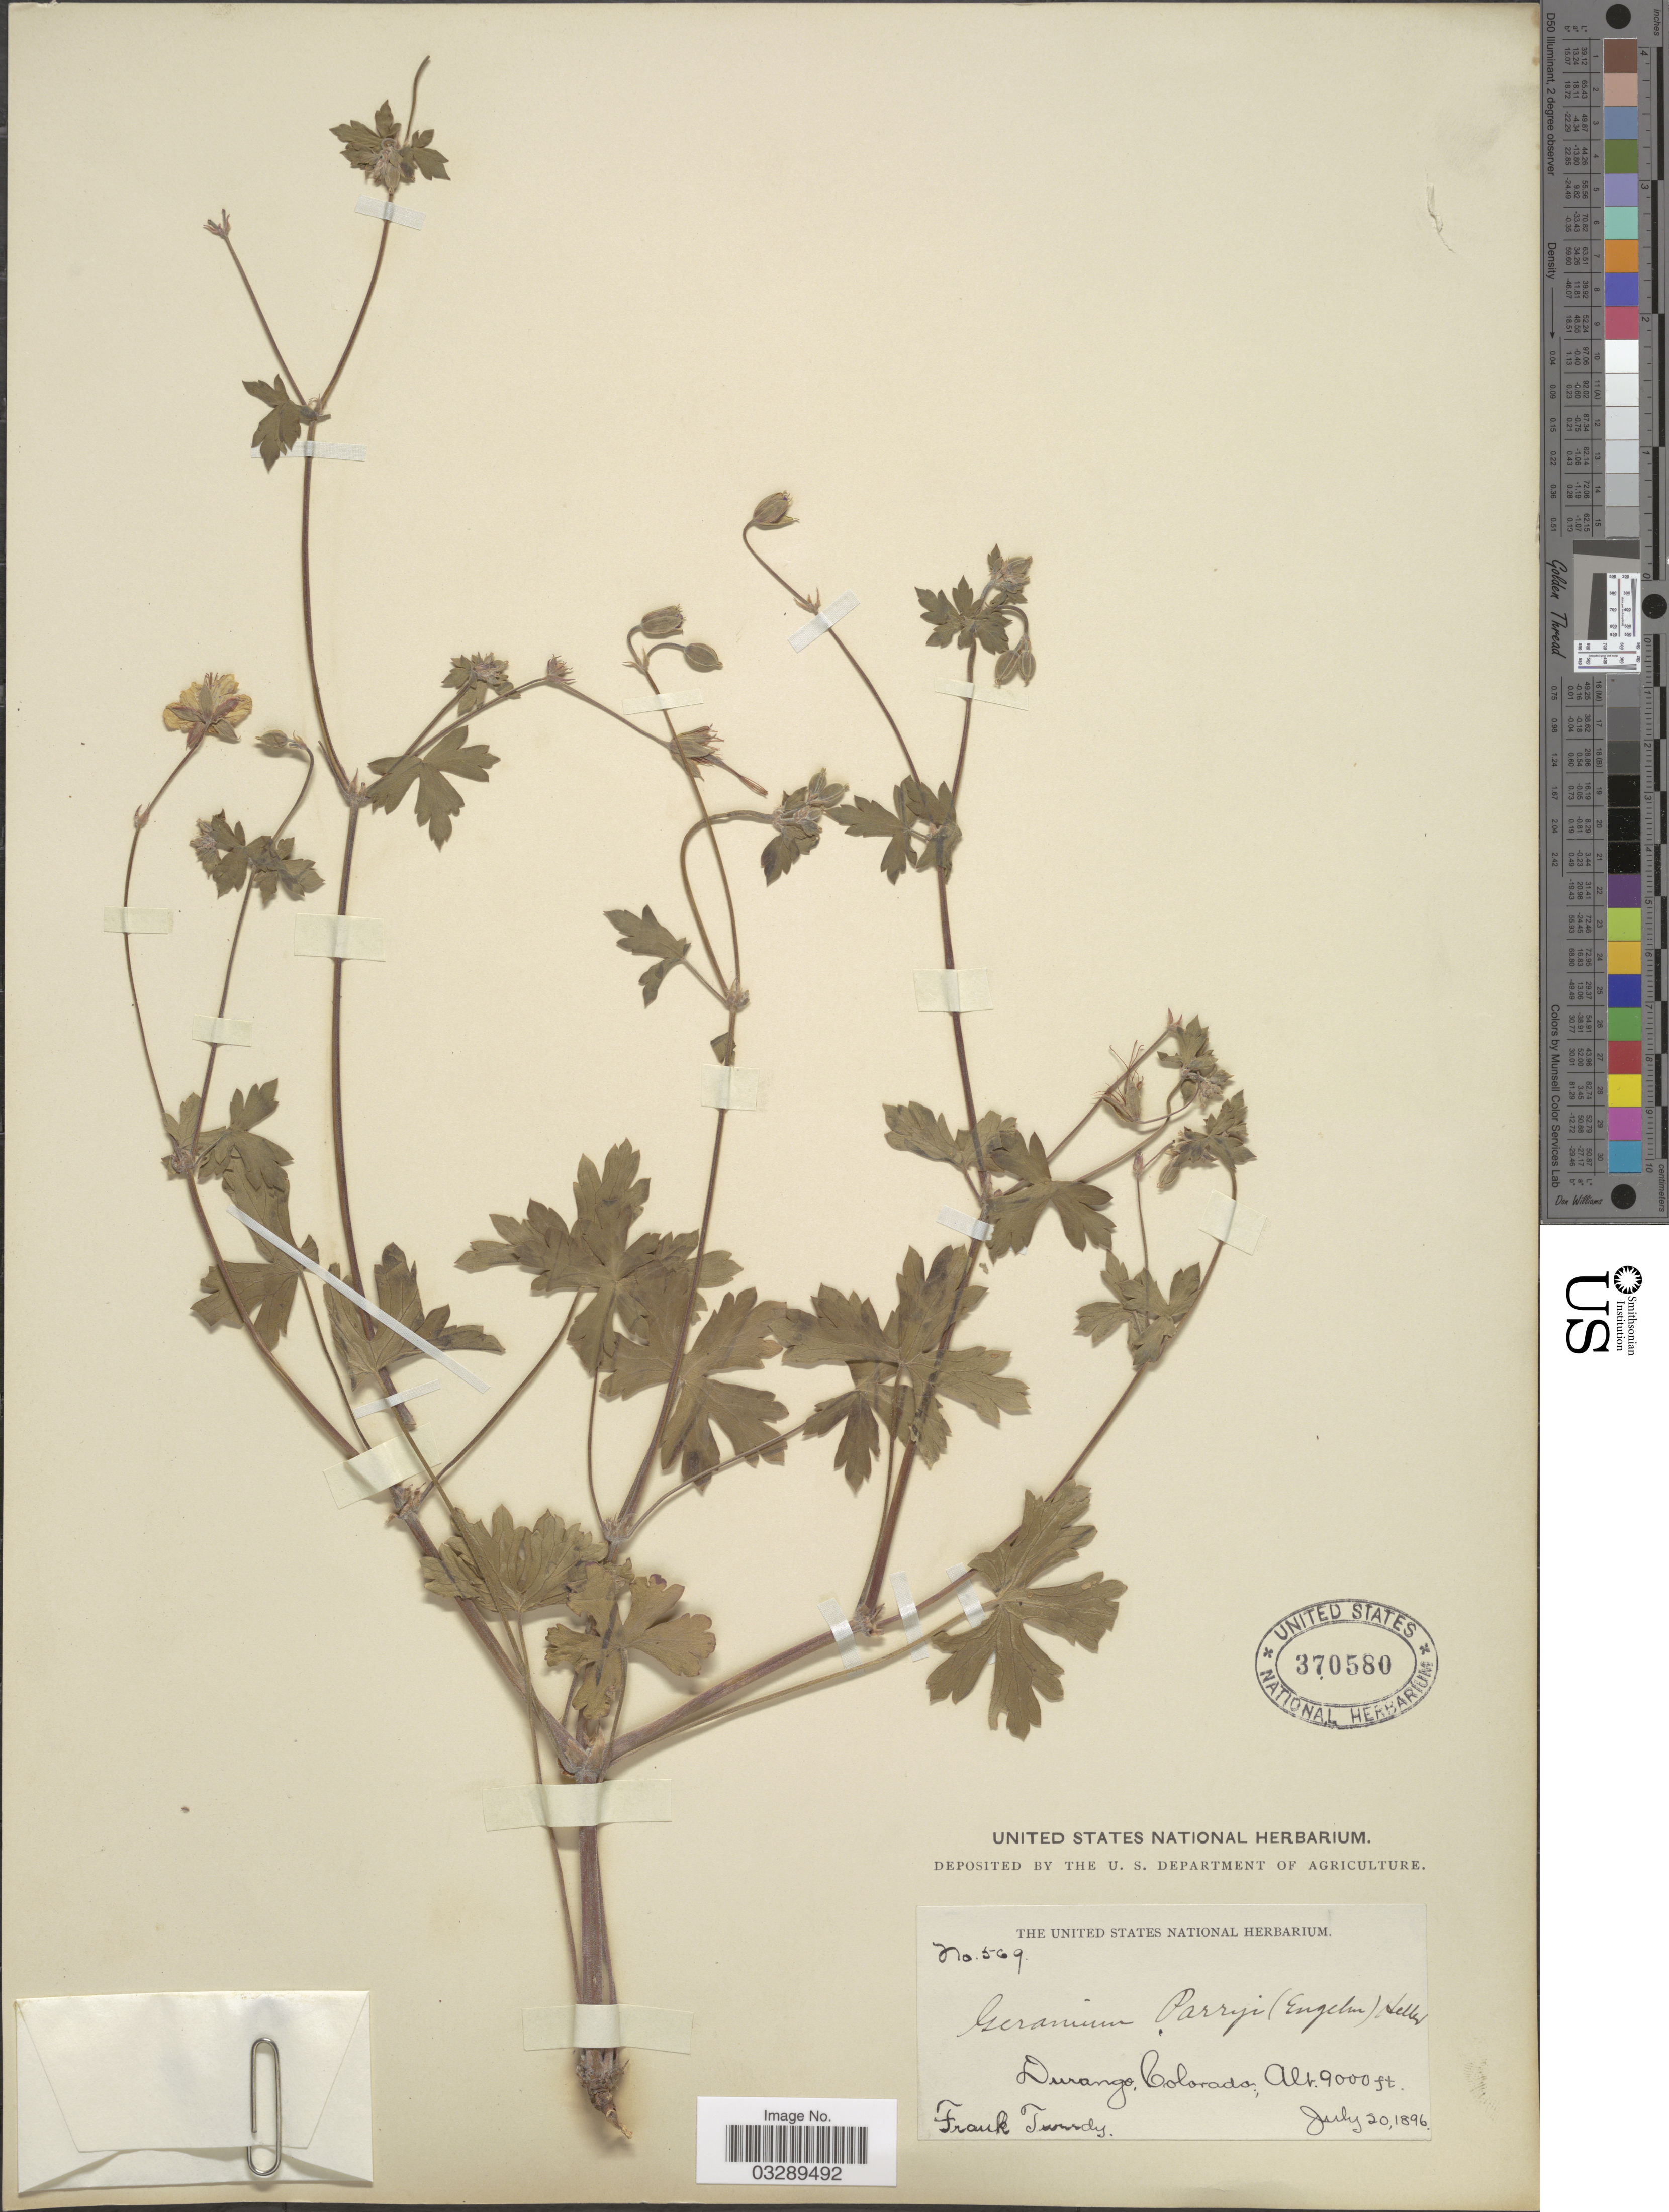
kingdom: Plantae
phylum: Tracheophyta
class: Magnoliopsida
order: Geraniales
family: Geraniaceae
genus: Geranium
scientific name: Geranium sp.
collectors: F. Tweedy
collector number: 569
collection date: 1896-07-20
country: United States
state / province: Colorado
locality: Durango.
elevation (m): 2743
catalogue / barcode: US 370580